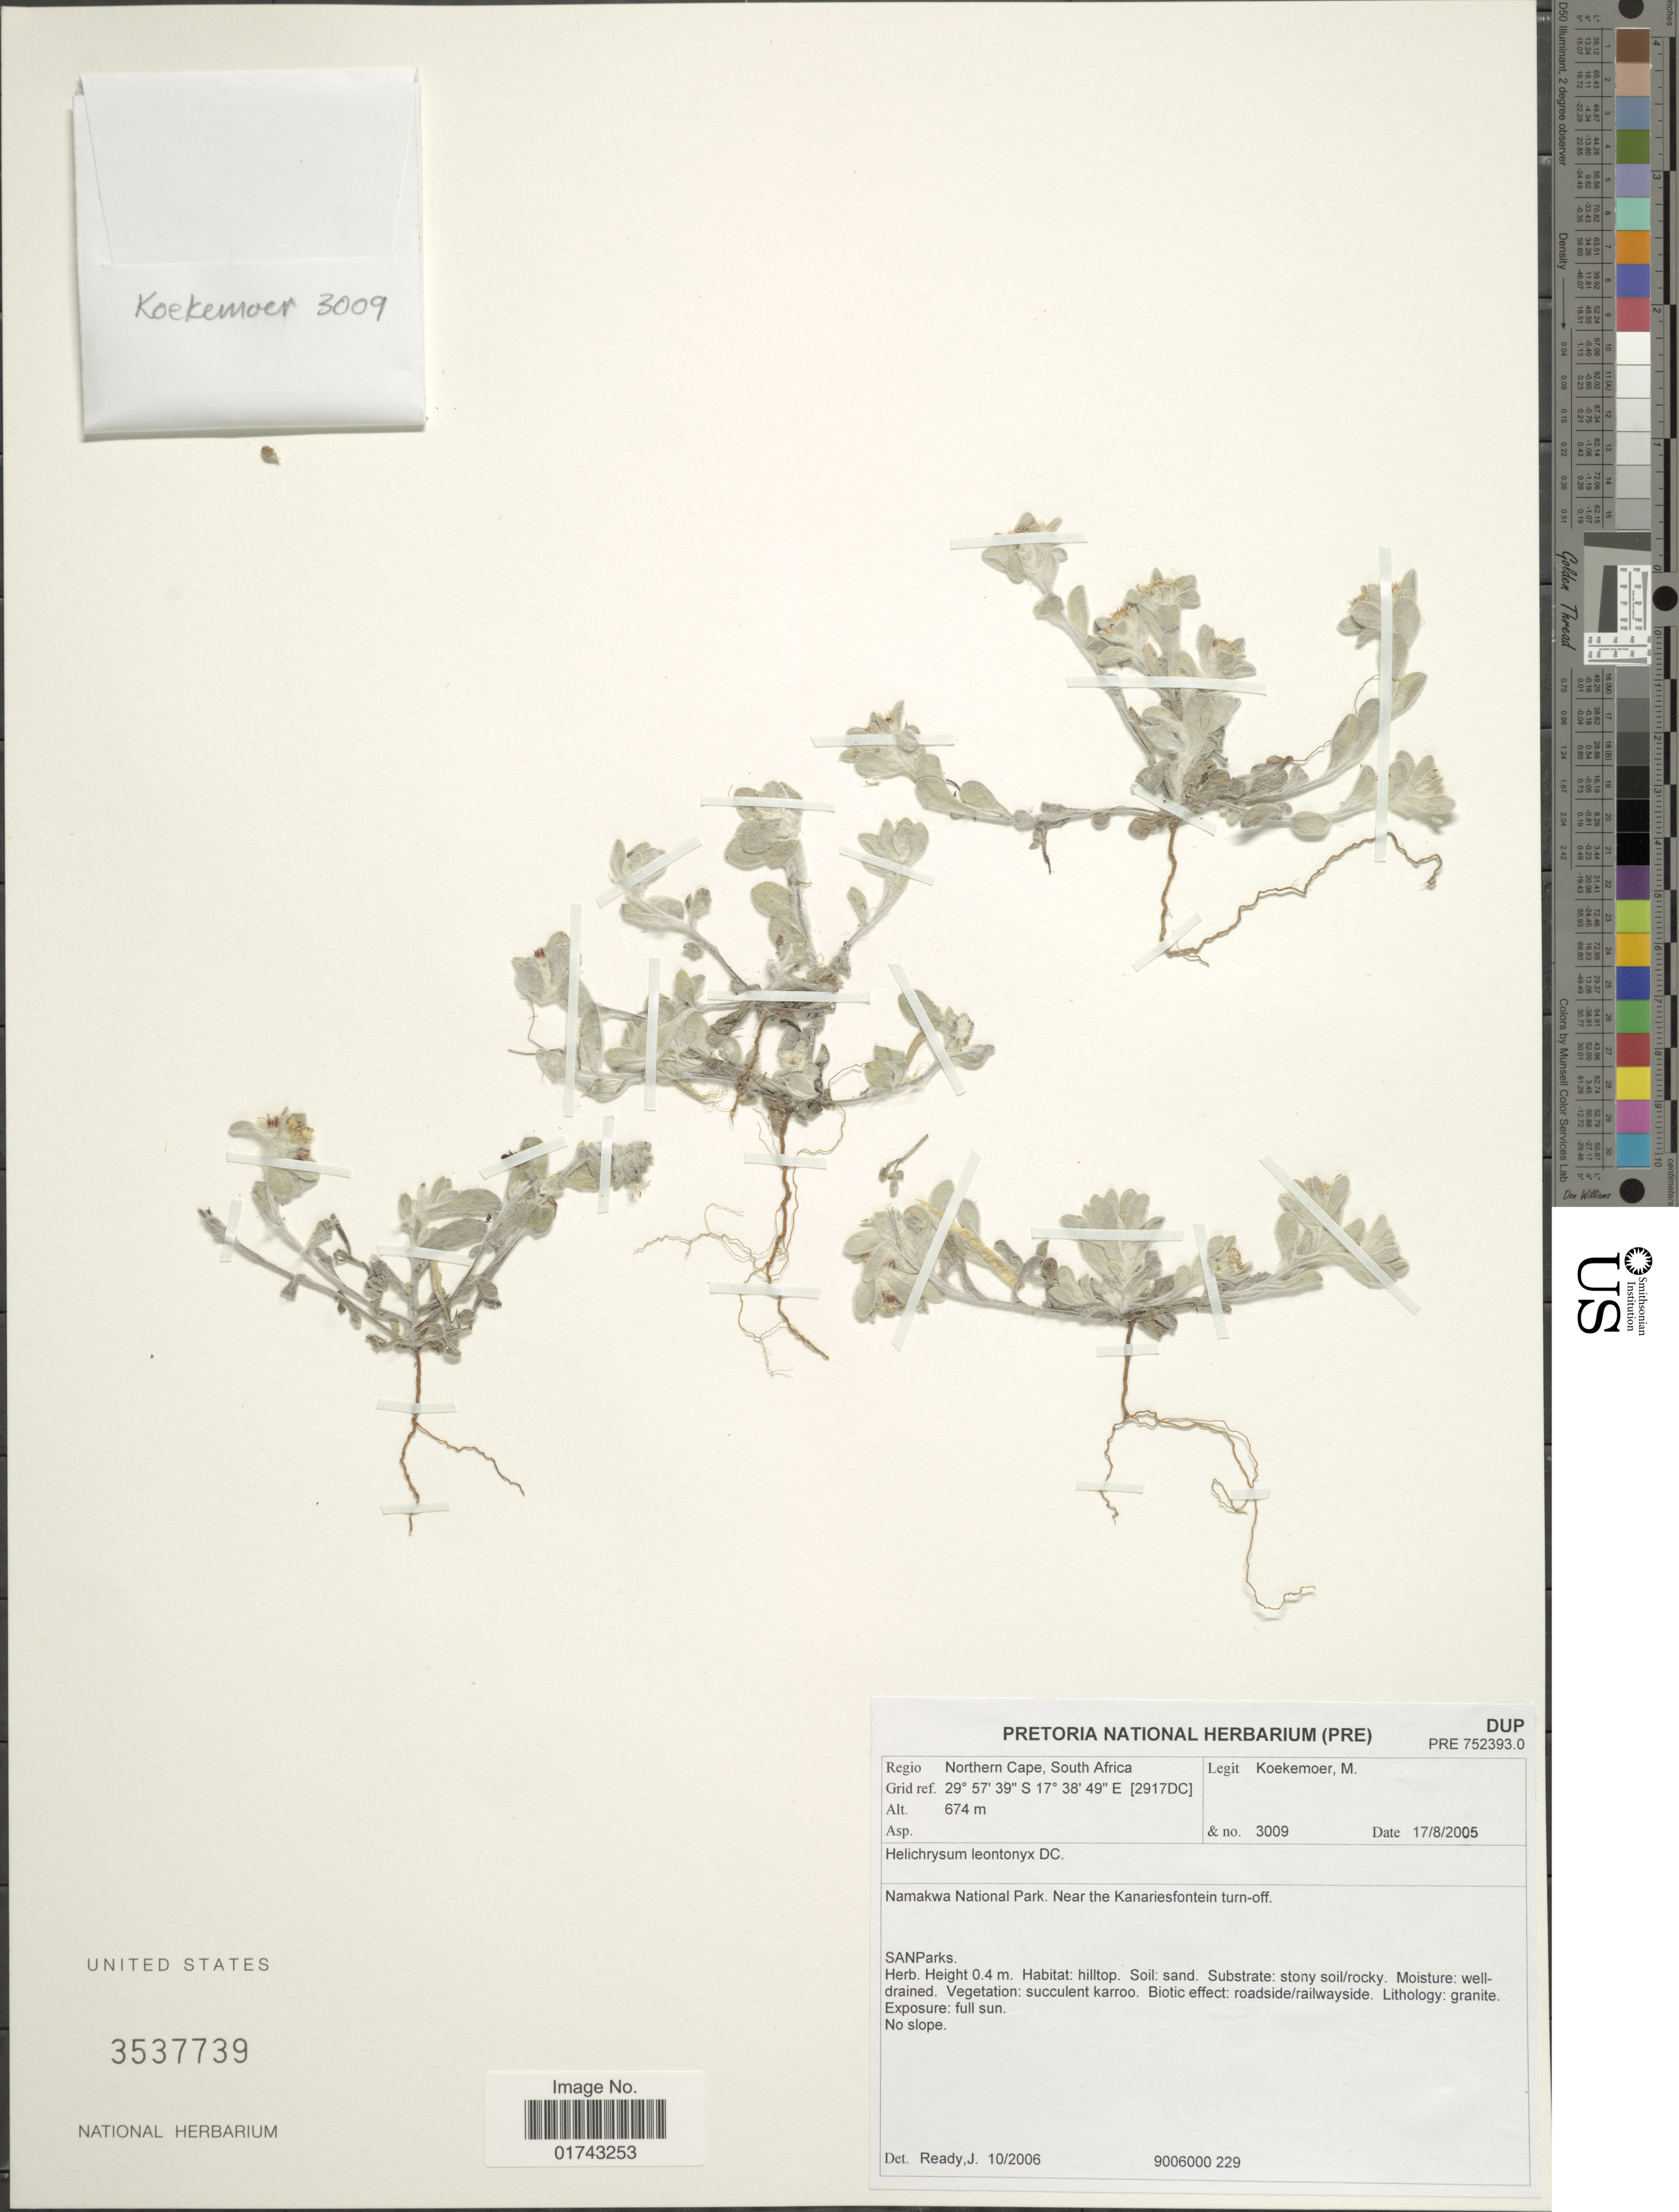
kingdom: Plantae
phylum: Tracheophyta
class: Magnoliopsida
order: Asterales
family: Asteraceae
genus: Helichrysum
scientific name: Helichrysum leontonyx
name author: DC.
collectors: M. Koekemoer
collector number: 3009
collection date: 2005-08-17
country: South Africa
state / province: Northern Cape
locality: Regio Northern Cape, South Africa, Grid ref. [2917DC], Namakwa National Park, Near the Kanariesfontein turn-off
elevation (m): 674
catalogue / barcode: US 3537739